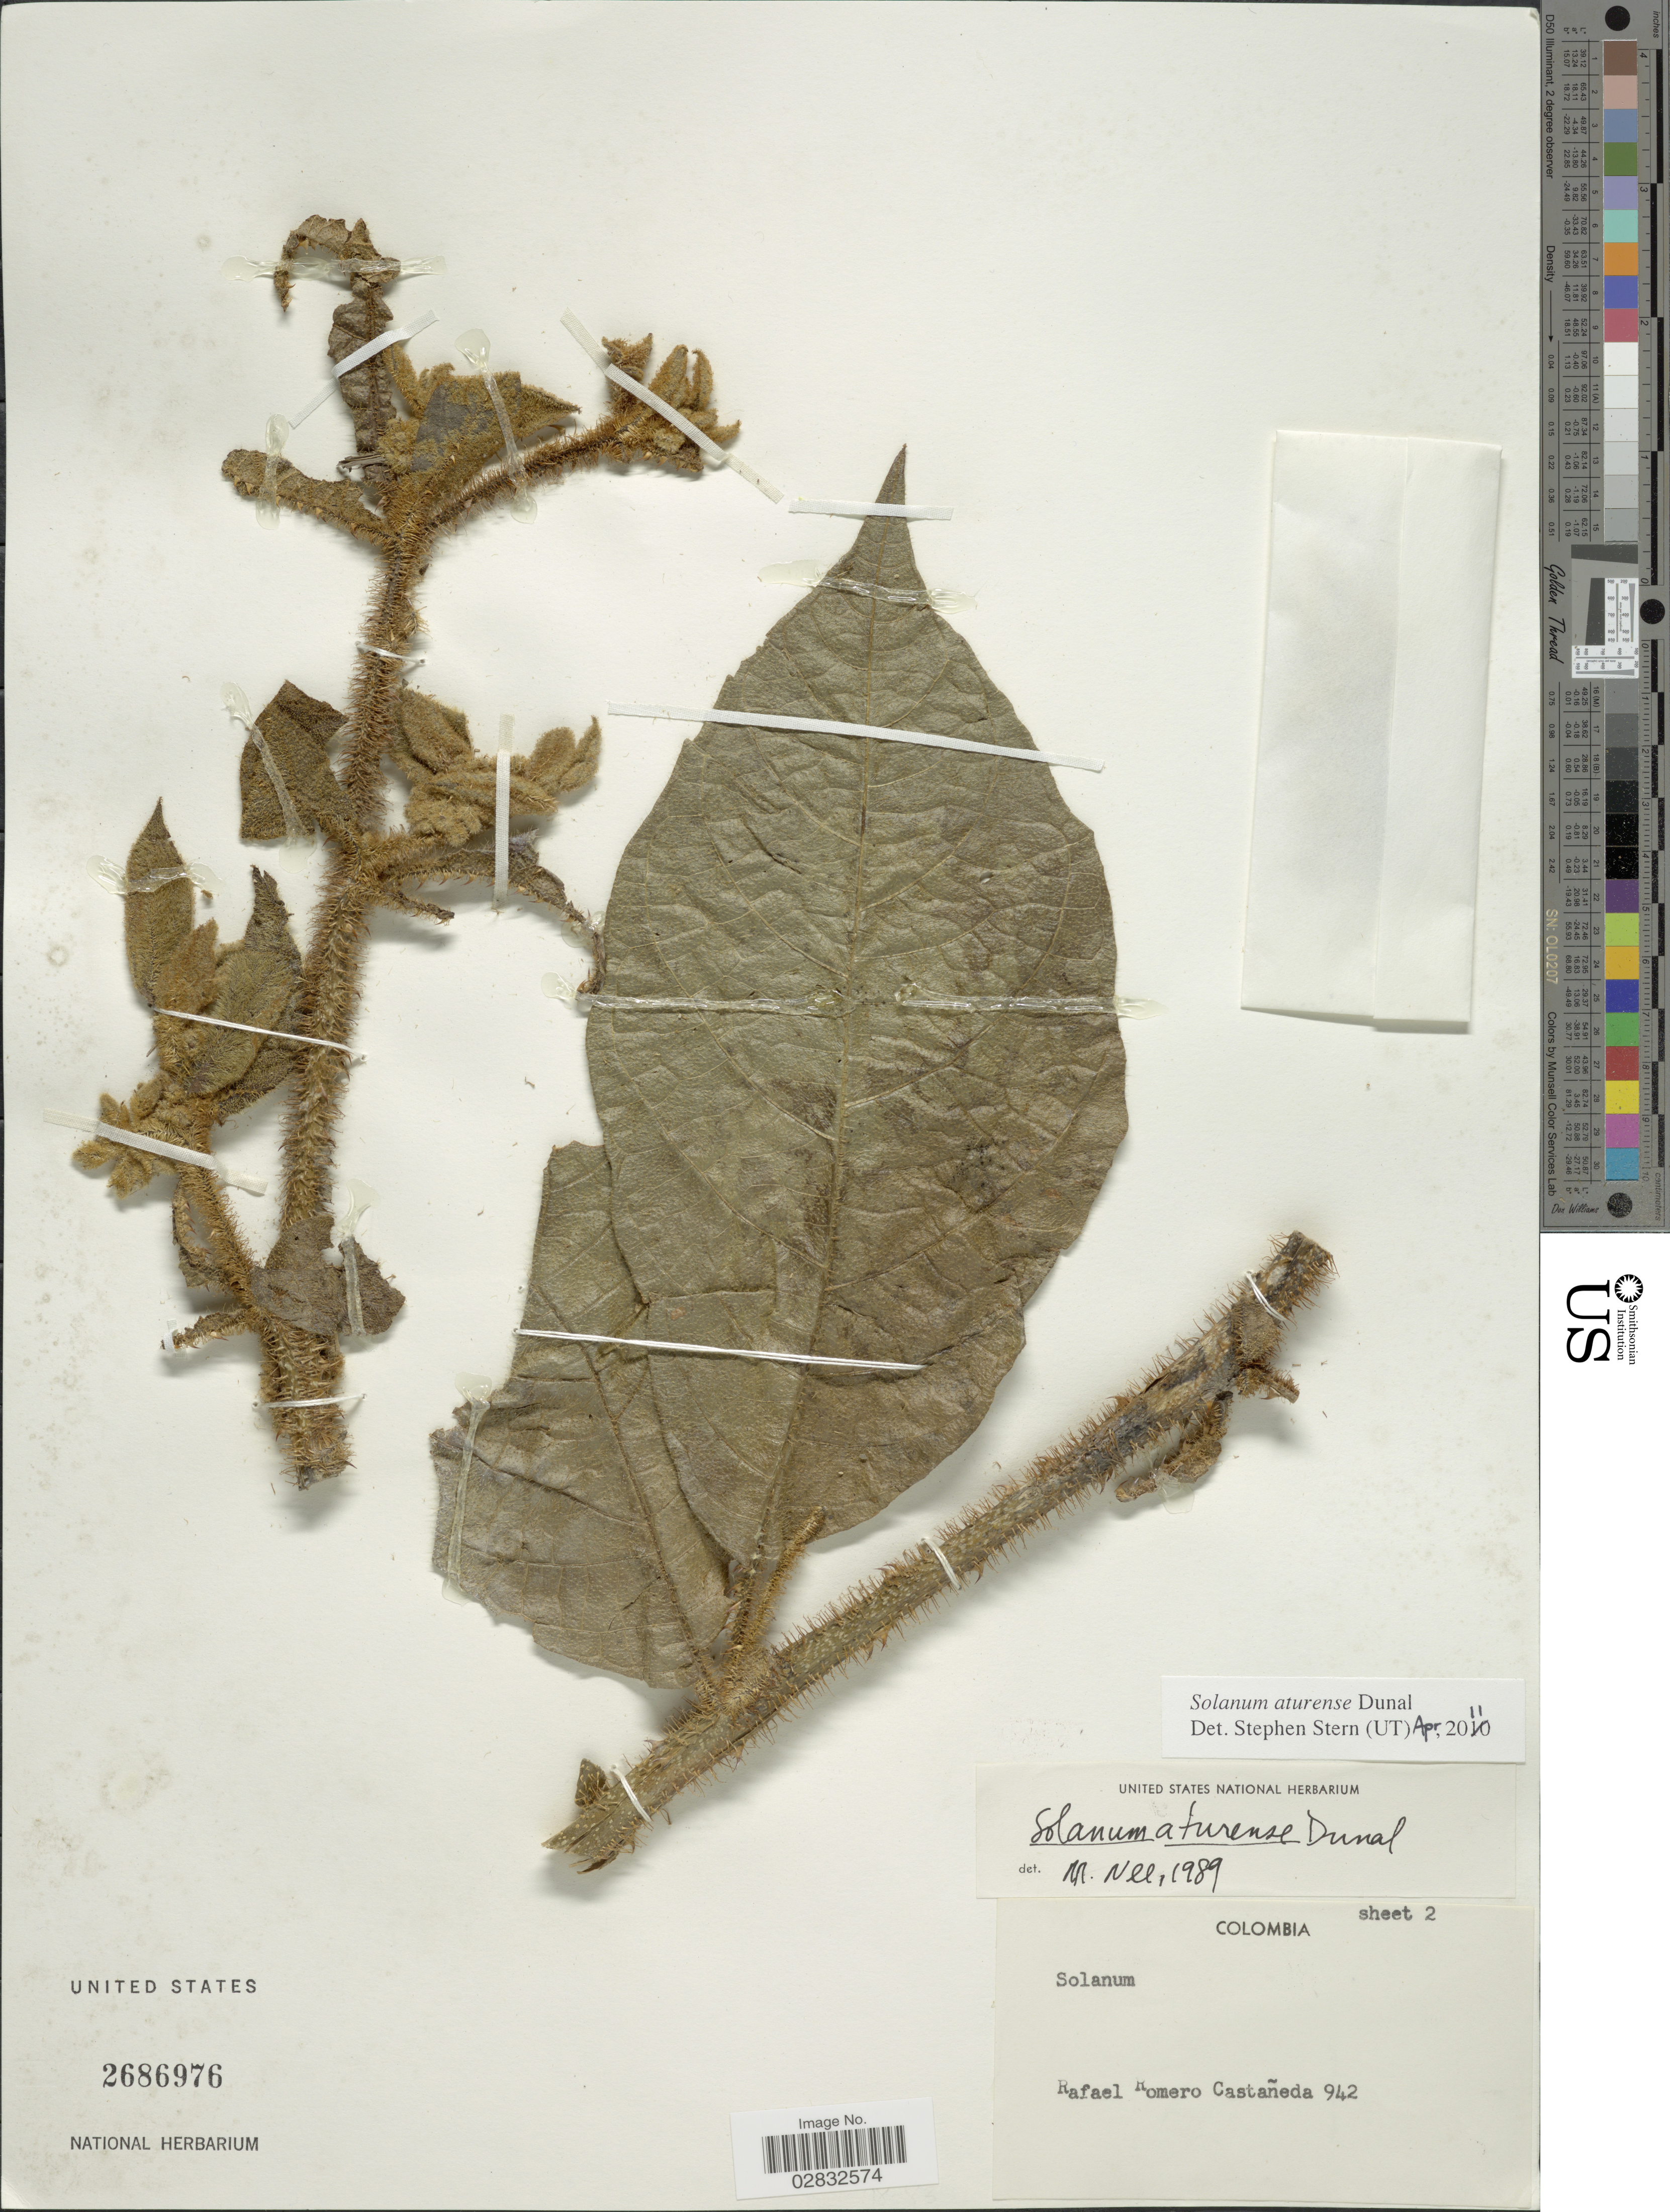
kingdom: Plantae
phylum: Tracheophyta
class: Magnoliopsida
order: Solanales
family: Solanaceae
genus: Solanum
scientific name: Solanum aturense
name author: Humb. & Bonpl. ex Dunal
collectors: R. Romero Castañeda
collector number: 942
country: Colombia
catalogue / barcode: US 2686976